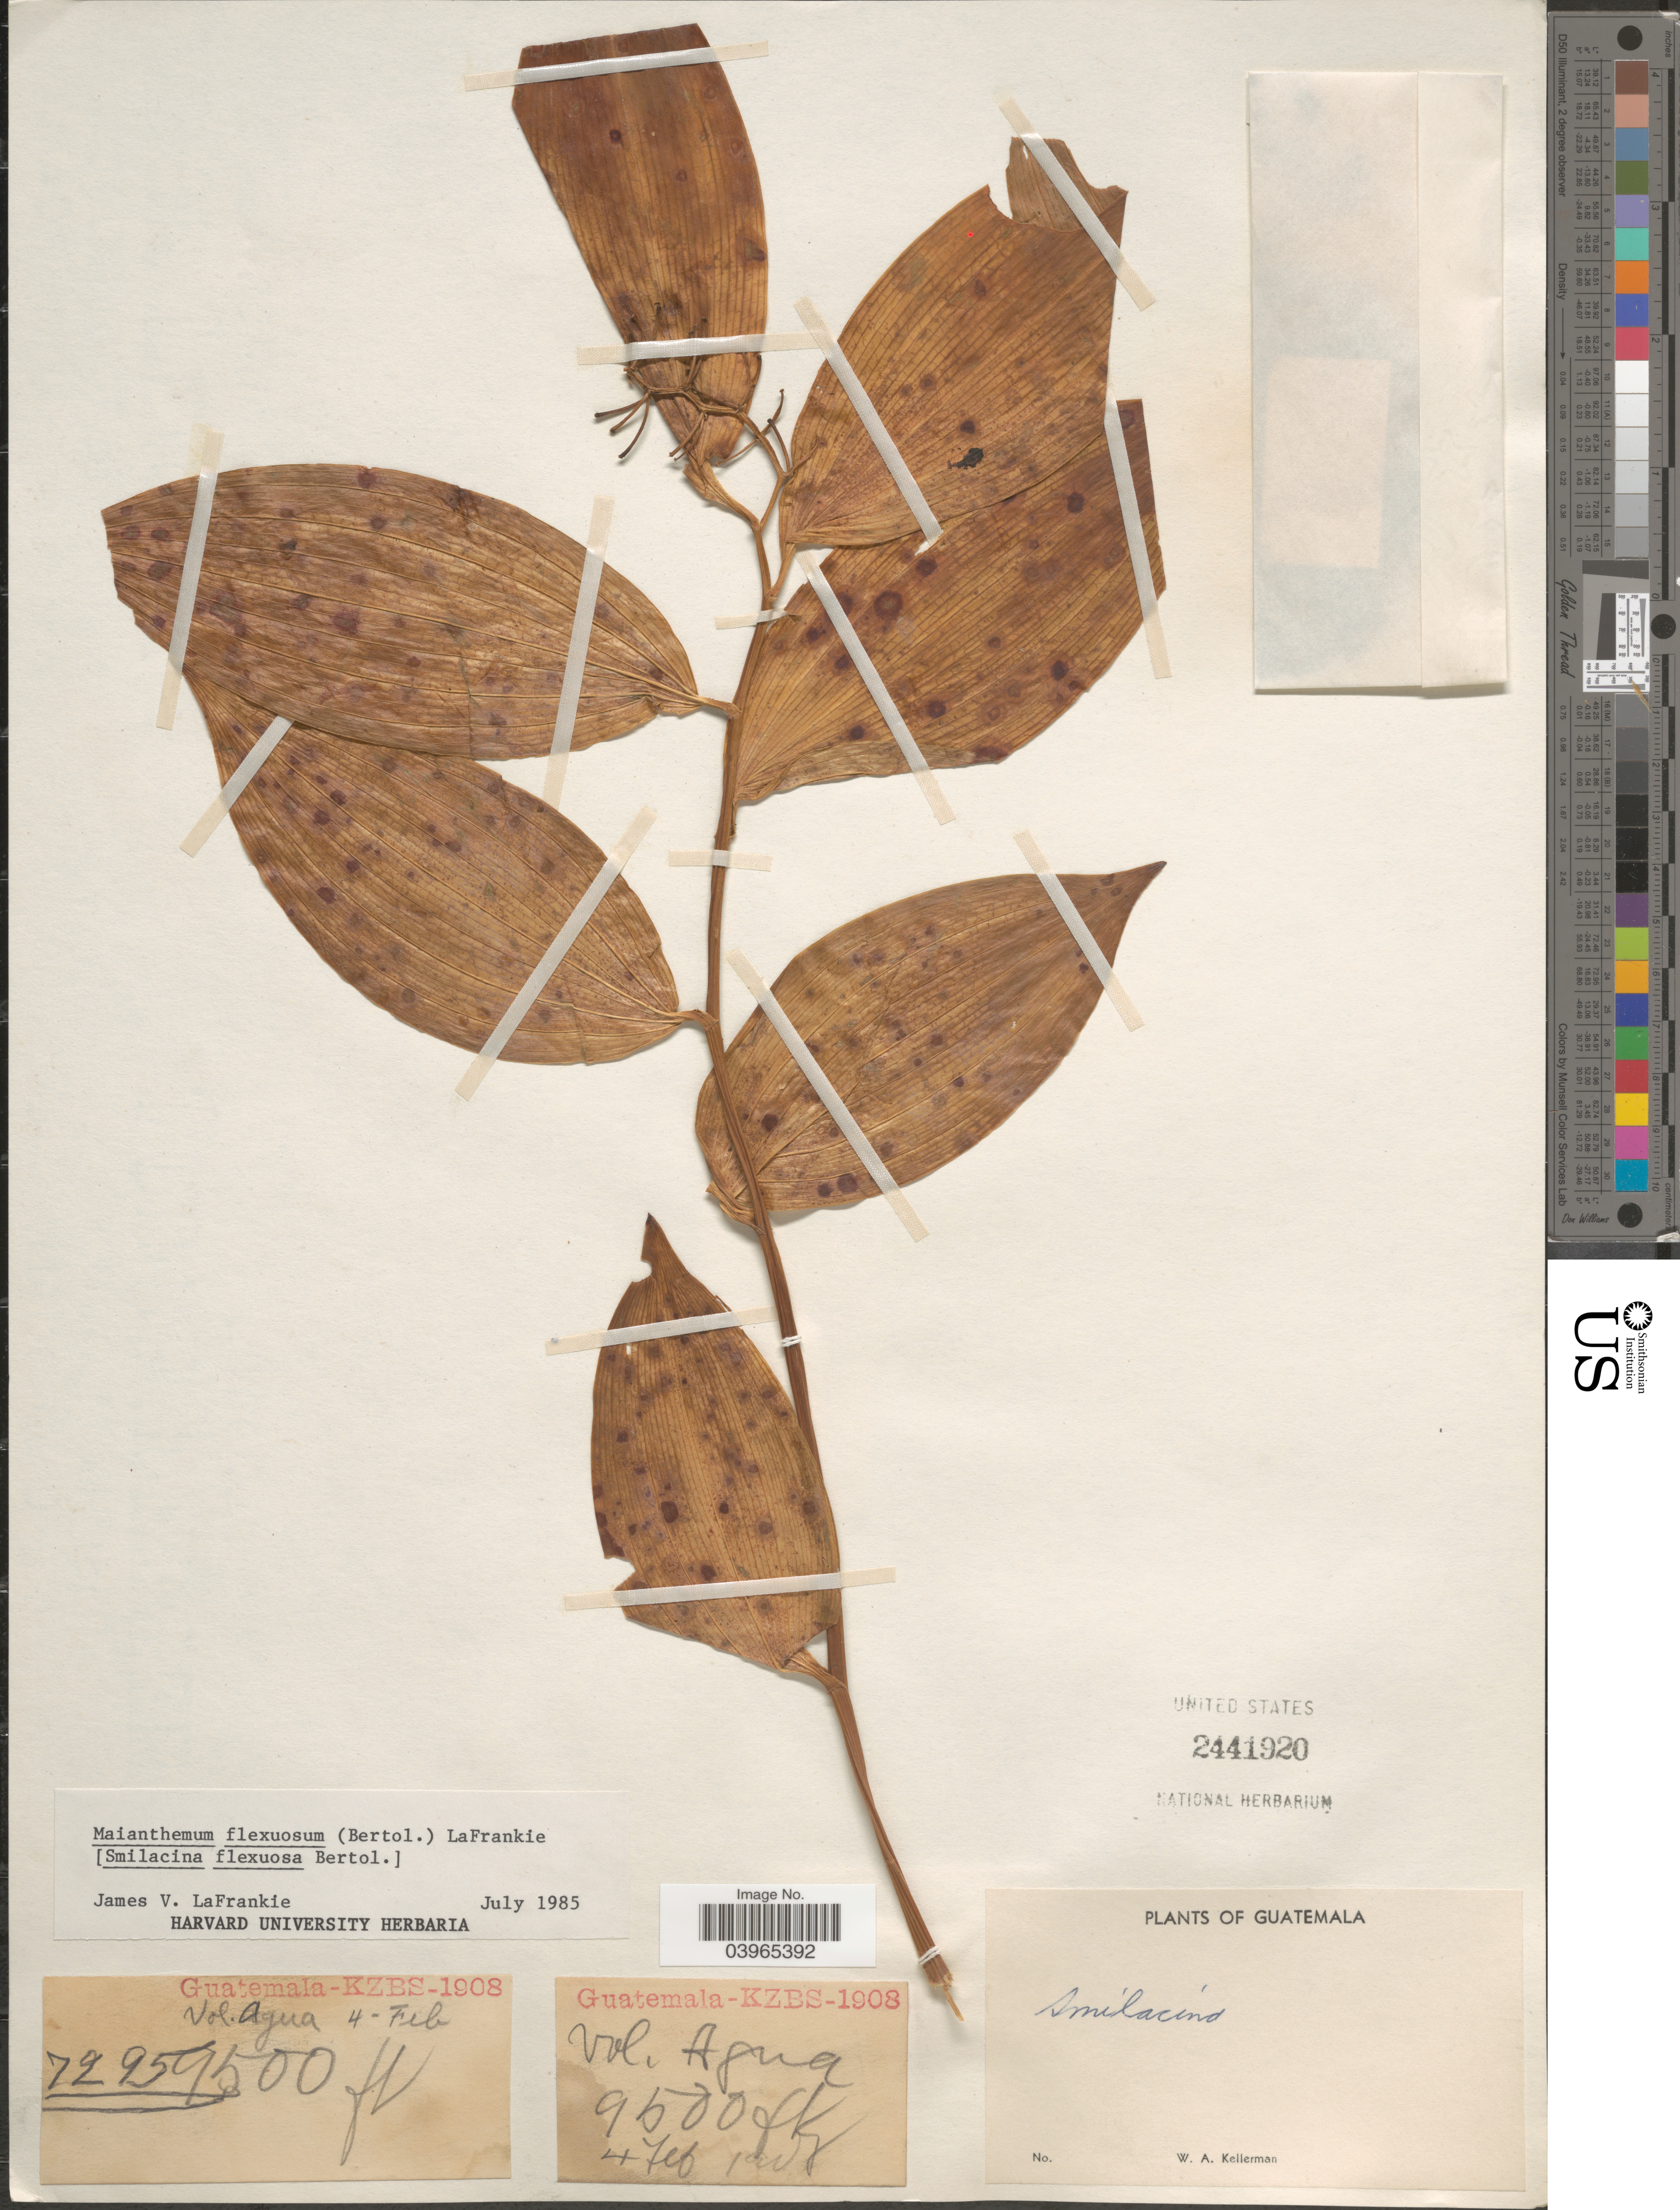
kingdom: Plantae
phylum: Tracheophyta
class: Liliopsida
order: Asparagales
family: Asparagaceae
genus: Maianthemum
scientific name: Maianthemum flexuosum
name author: (Bertol.) LaFrankie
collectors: W. Kellerman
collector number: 7295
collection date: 1908-02-04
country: Guatemala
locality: Vol. Agua.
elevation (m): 2896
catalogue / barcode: US 2441920